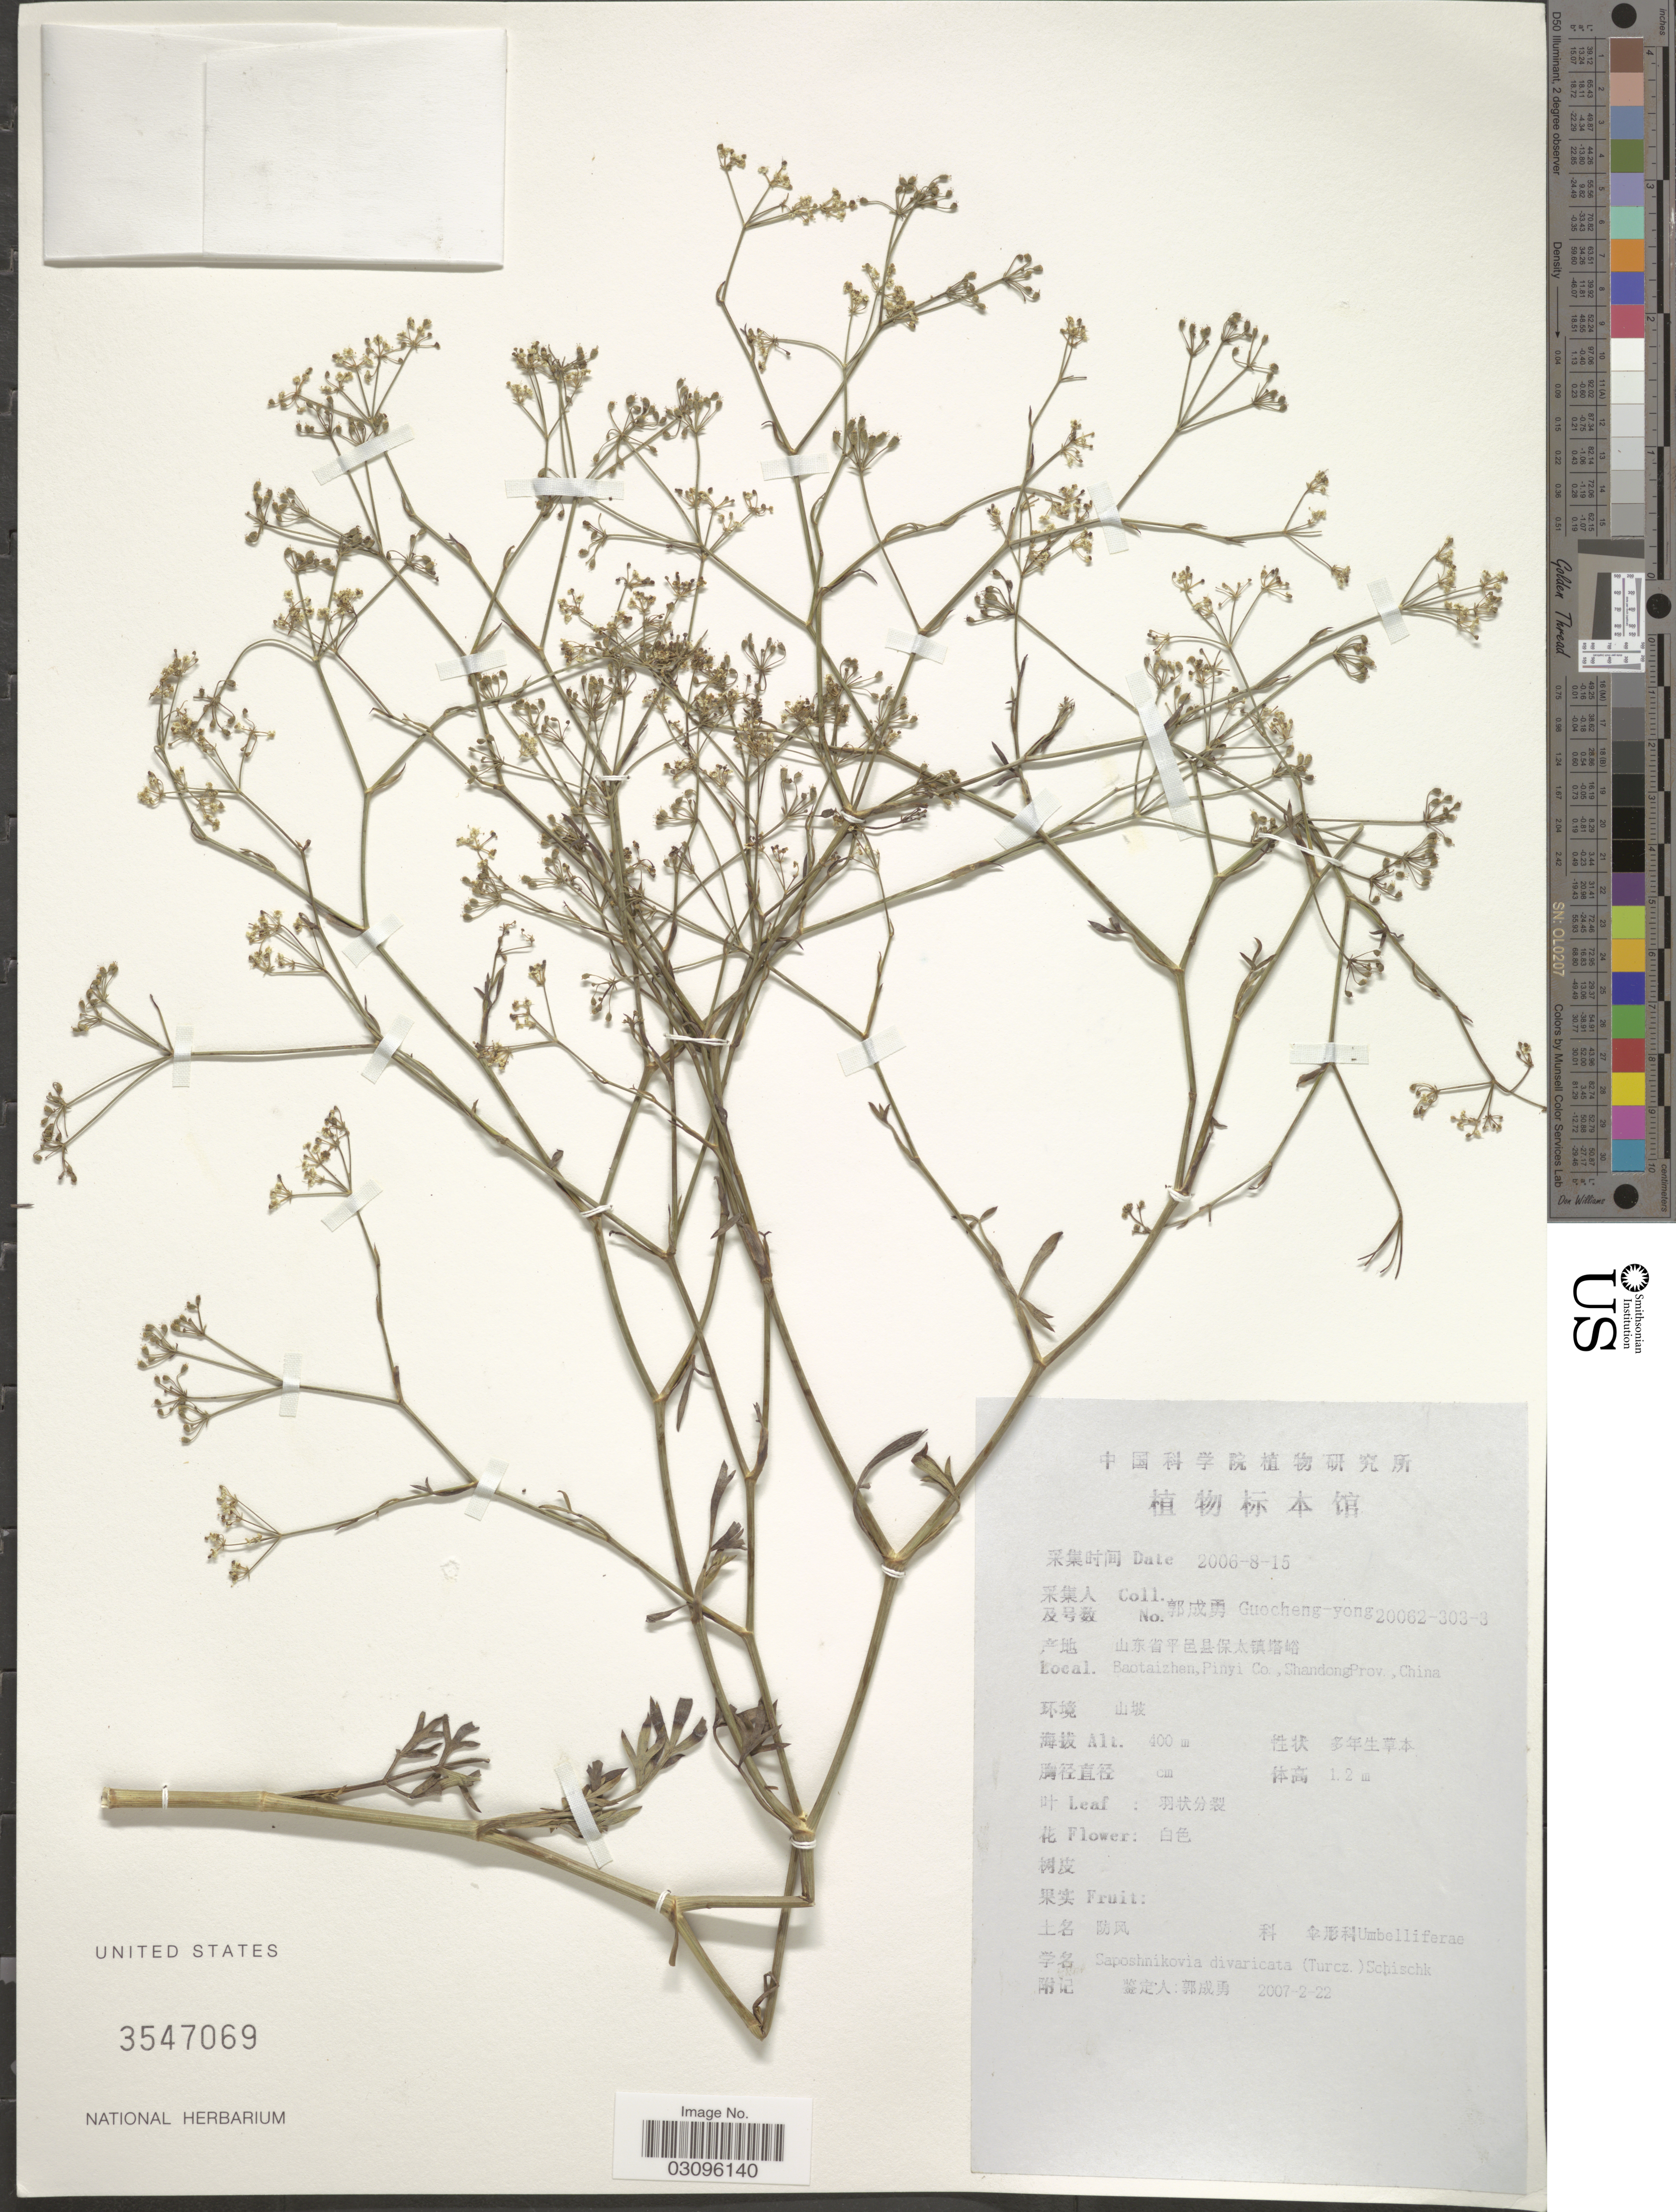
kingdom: Plantae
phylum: Tracheophyta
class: Magnoliopsida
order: Apiales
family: Apiaceae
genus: Saposhnikovia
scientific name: Saposhnikovia divaricata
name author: (Turcz.) Schischk.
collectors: Goucheng-yong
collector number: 20062-303-3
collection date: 2006-08-15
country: China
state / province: Shandong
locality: Baotaizhen, Pinyi Co.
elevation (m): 400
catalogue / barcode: US 3547069